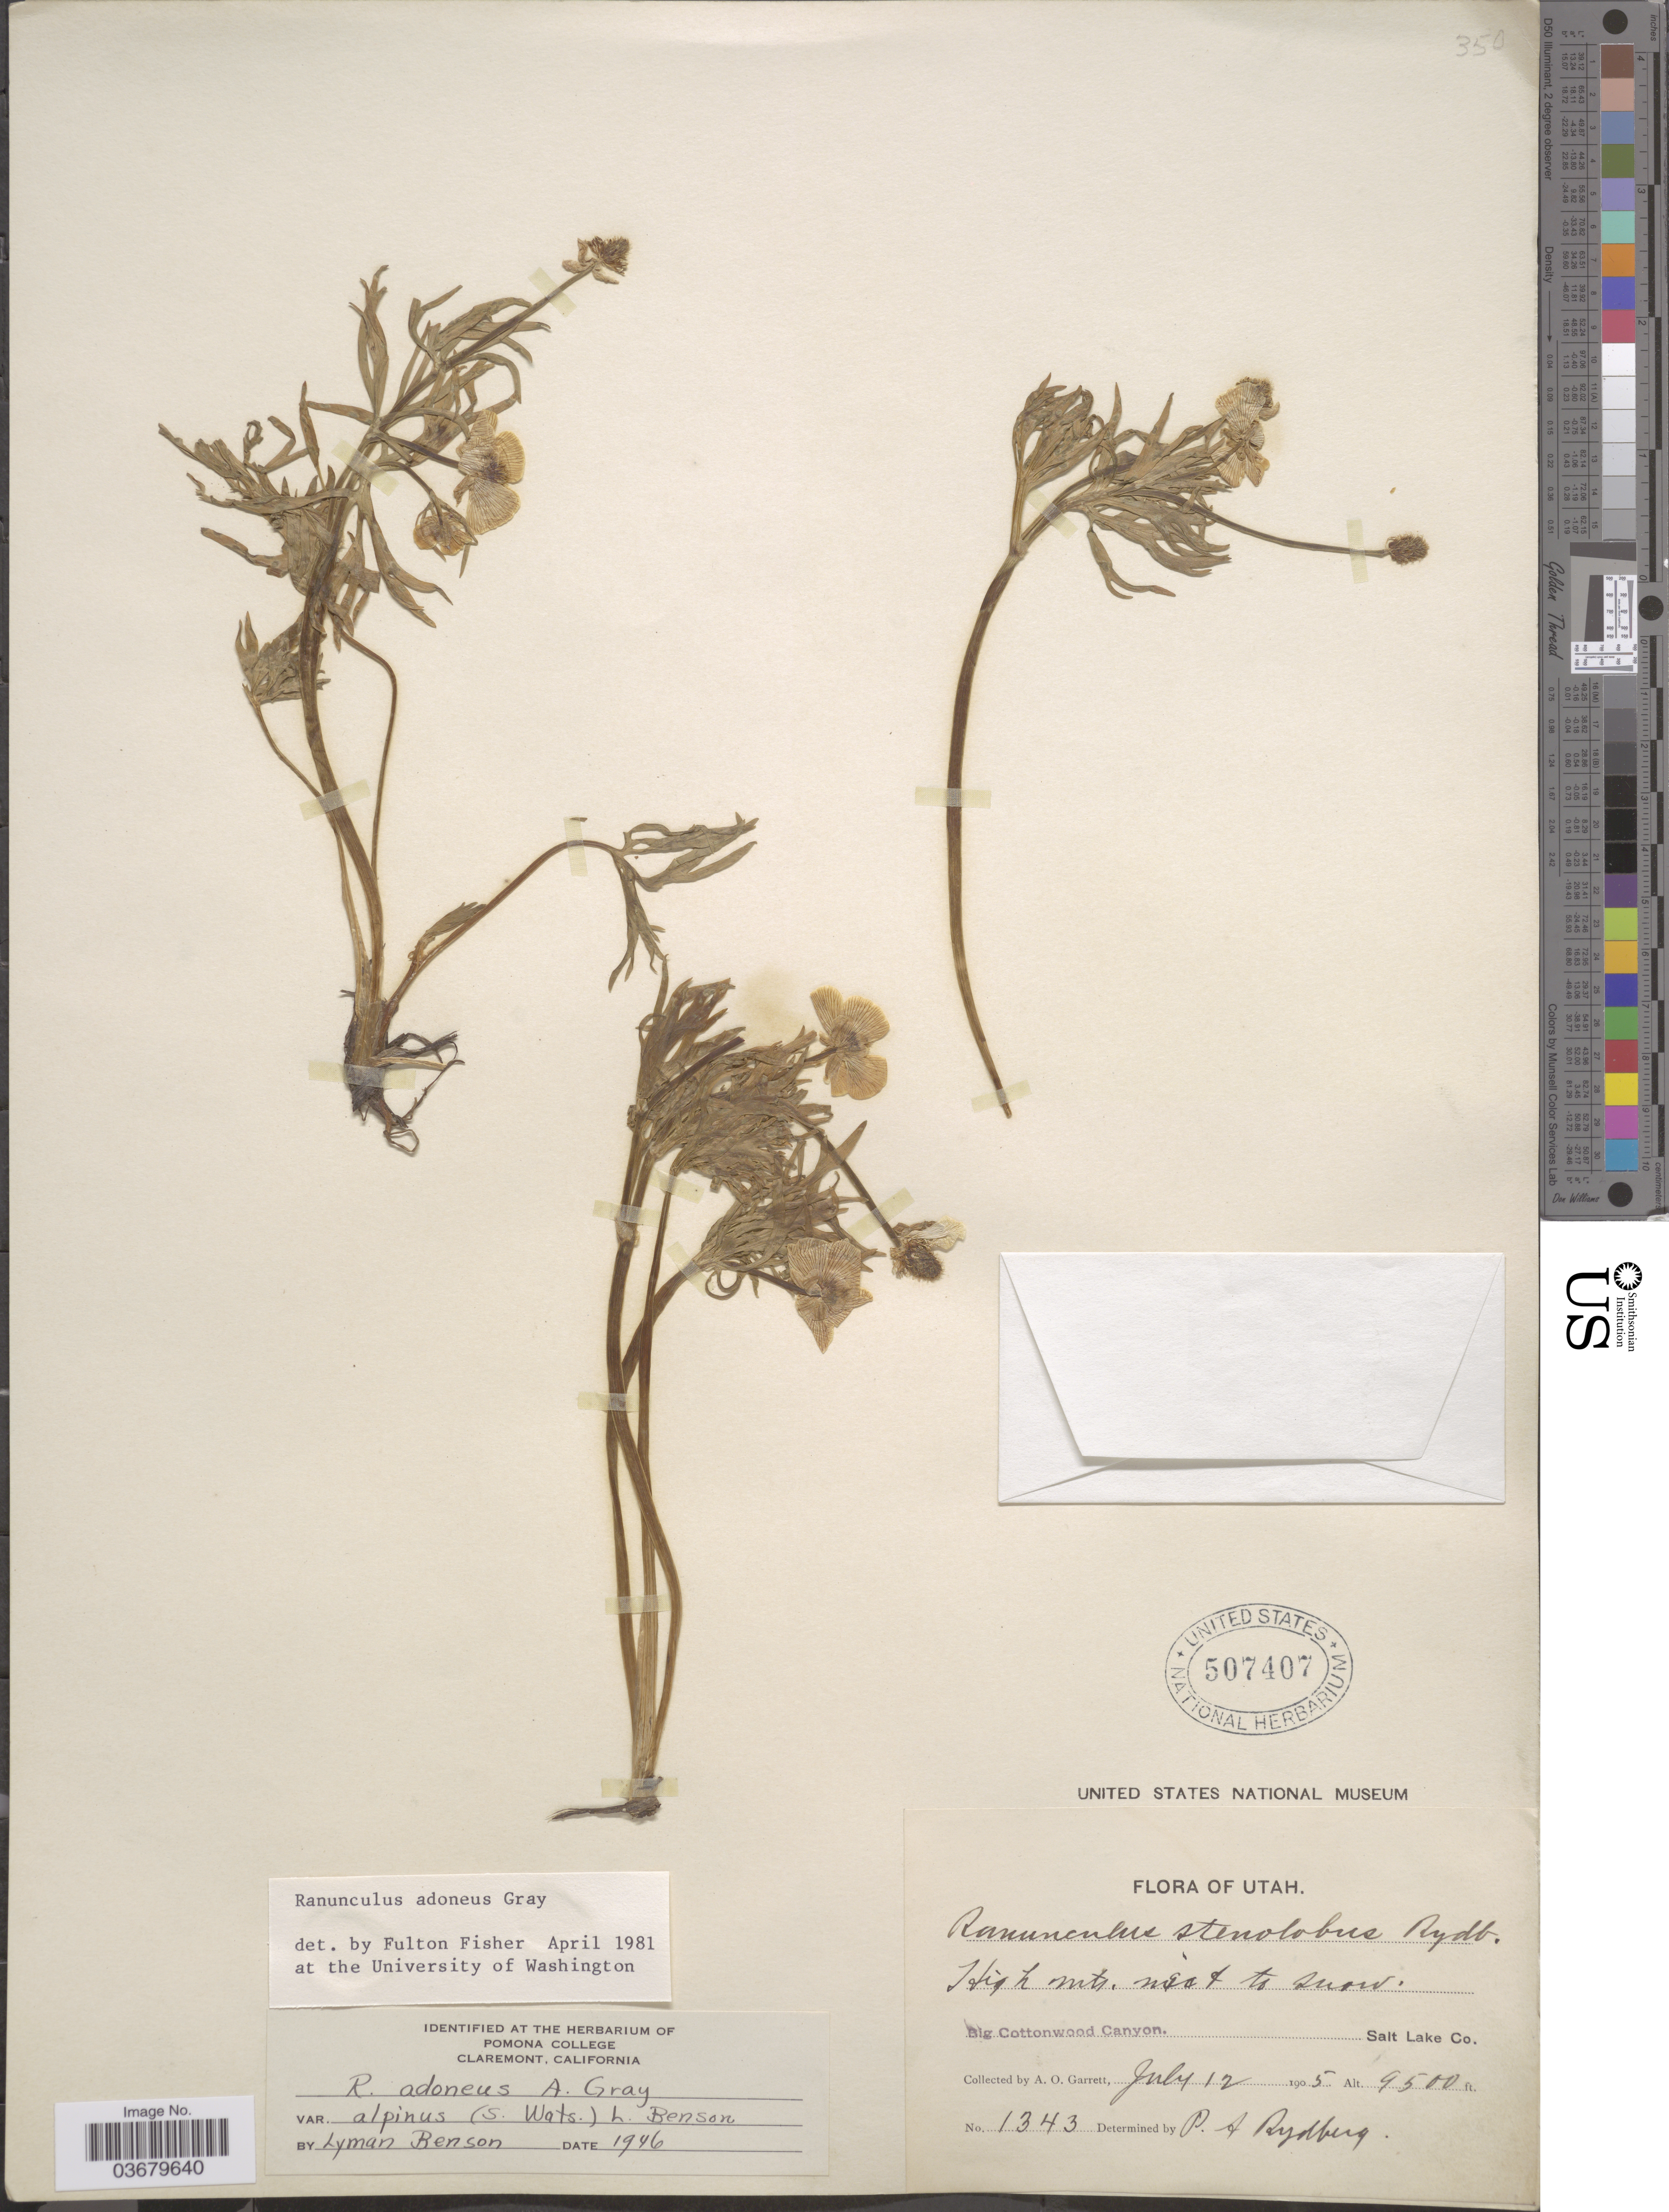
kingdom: Plantae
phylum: Tracheophyta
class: Magnoliopsida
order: Ranunculales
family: Ranunculaceae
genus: Ranunculus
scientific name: Ranunculus adoneus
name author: A. Gray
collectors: A. O. Garrett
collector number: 1343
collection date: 1905-07-12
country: United States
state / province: Utah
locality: High mts. west to snow. Big Cottonwood Canyon, Salt Lake Co.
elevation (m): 2896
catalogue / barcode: US 507407